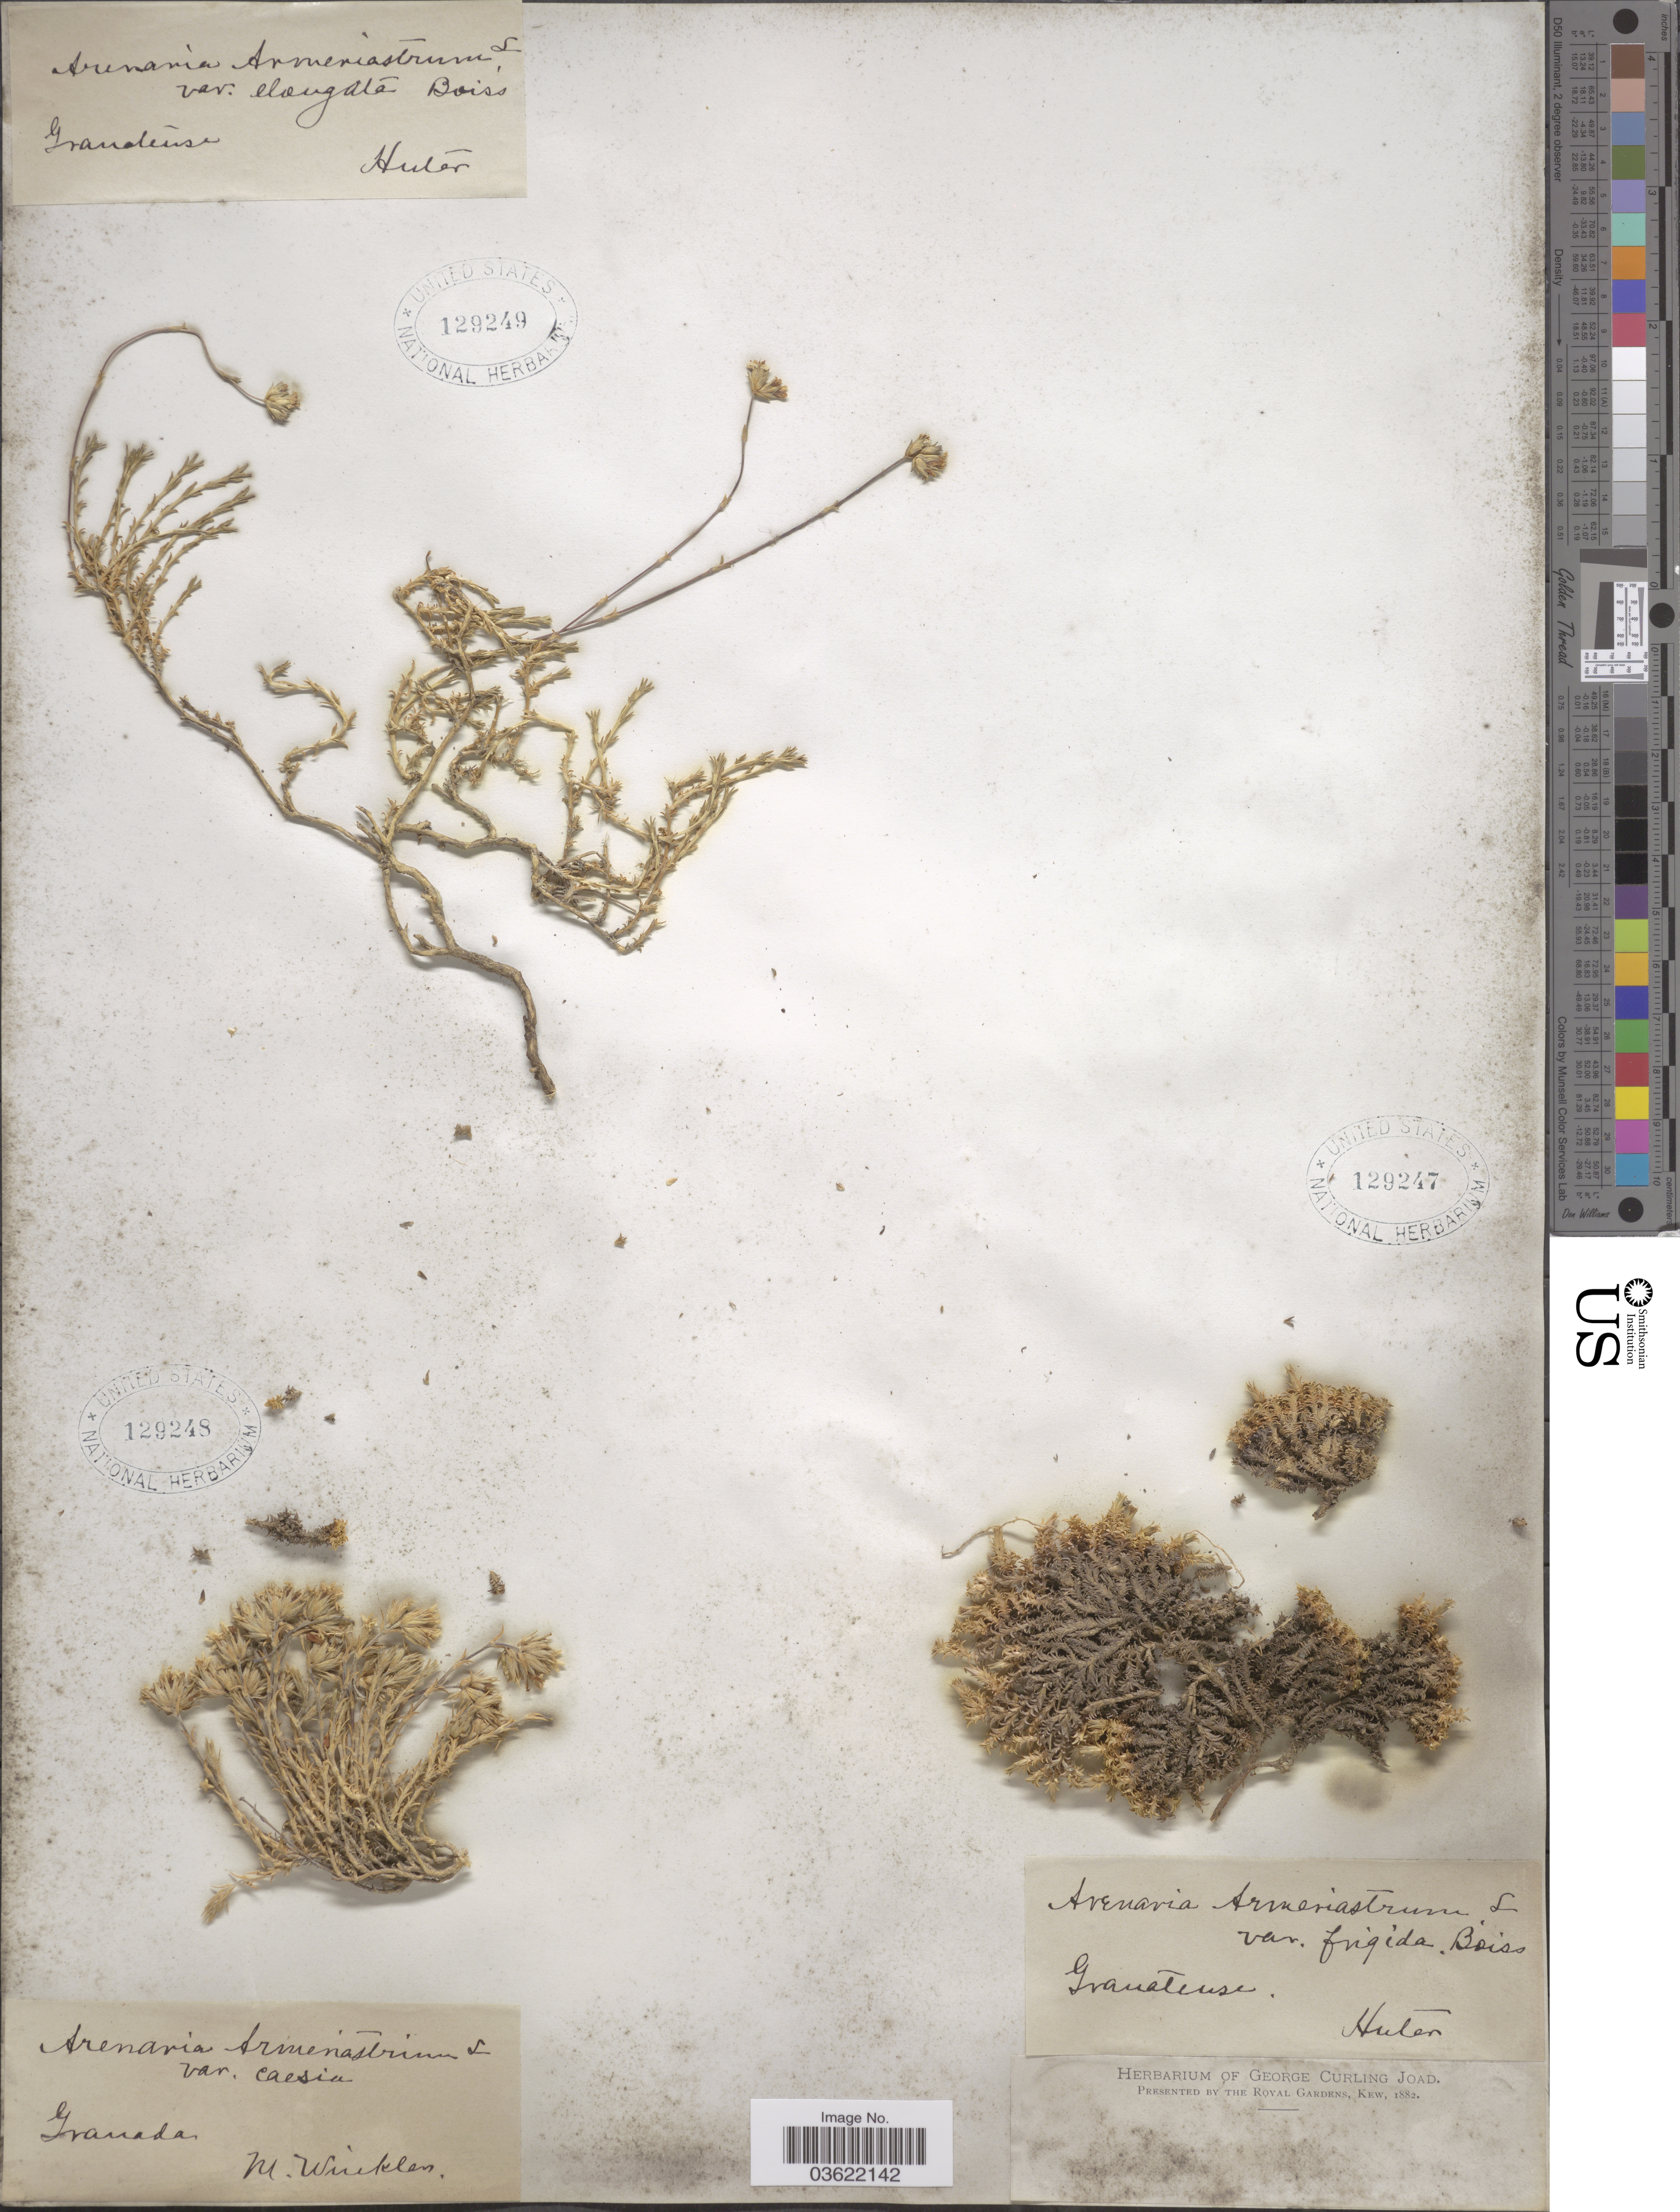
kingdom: Plantae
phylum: Tracheophyta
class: Magnoliopsida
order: Caryophyllales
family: Caryophyllaceae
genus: Arenaria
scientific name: Arenaria armerina subsp. armerina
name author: Bory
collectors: -. Huter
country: Italy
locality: Granatense.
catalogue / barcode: US 129249-3